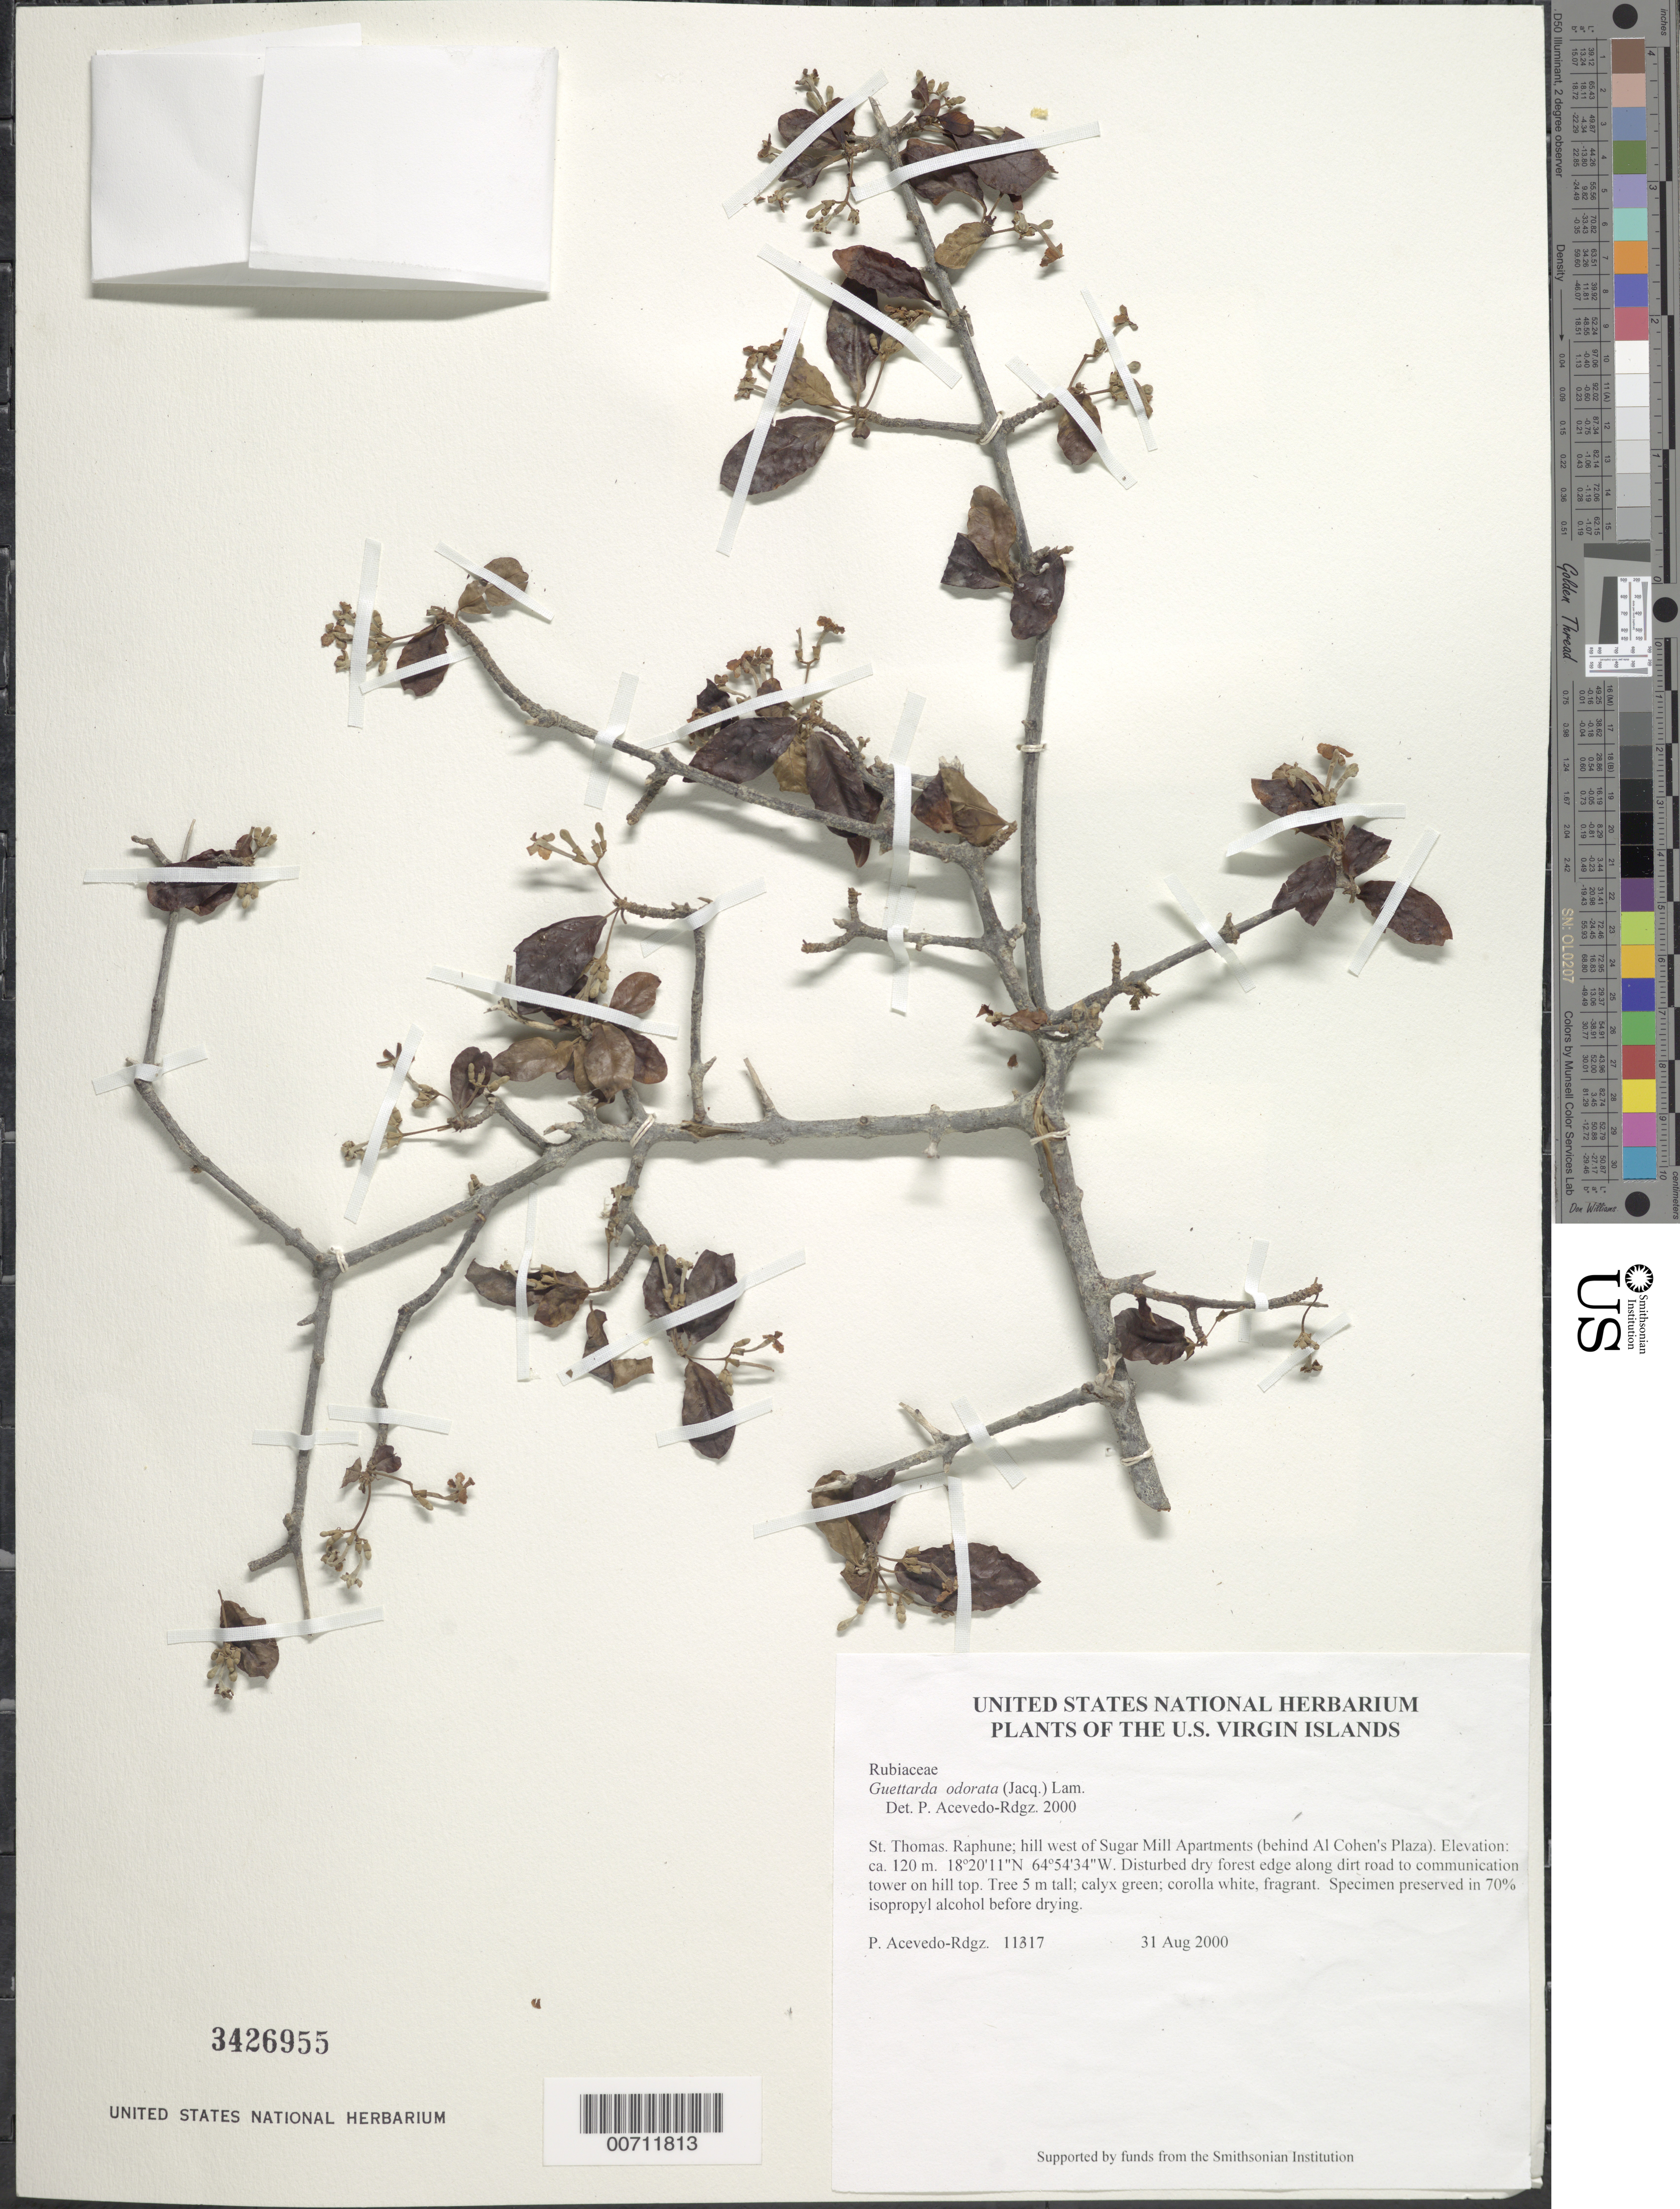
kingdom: Plantae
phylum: Tracheophyta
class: Magnoliopsida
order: Gentianales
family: Rubiaceae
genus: Guettarda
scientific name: Guettarda odorata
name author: (Jacq.) Lam.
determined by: Acevedo-Rodríguez, P., (BOT), Smithsonian Institution - National Museum of Natural History (UNITED STATES)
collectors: P. Acevedo-Rodr.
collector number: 11317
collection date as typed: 31 Aug 2000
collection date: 2000-08-31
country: U.S. Virgin Islands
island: St. Thomas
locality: Raphune; hill west of Sugar Mill Apartments (behind Al Cohen's Plaza).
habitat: Disturbed dry forest edge along dirt road to communication tower on hill top.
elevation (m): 120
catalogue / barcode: US 3426955